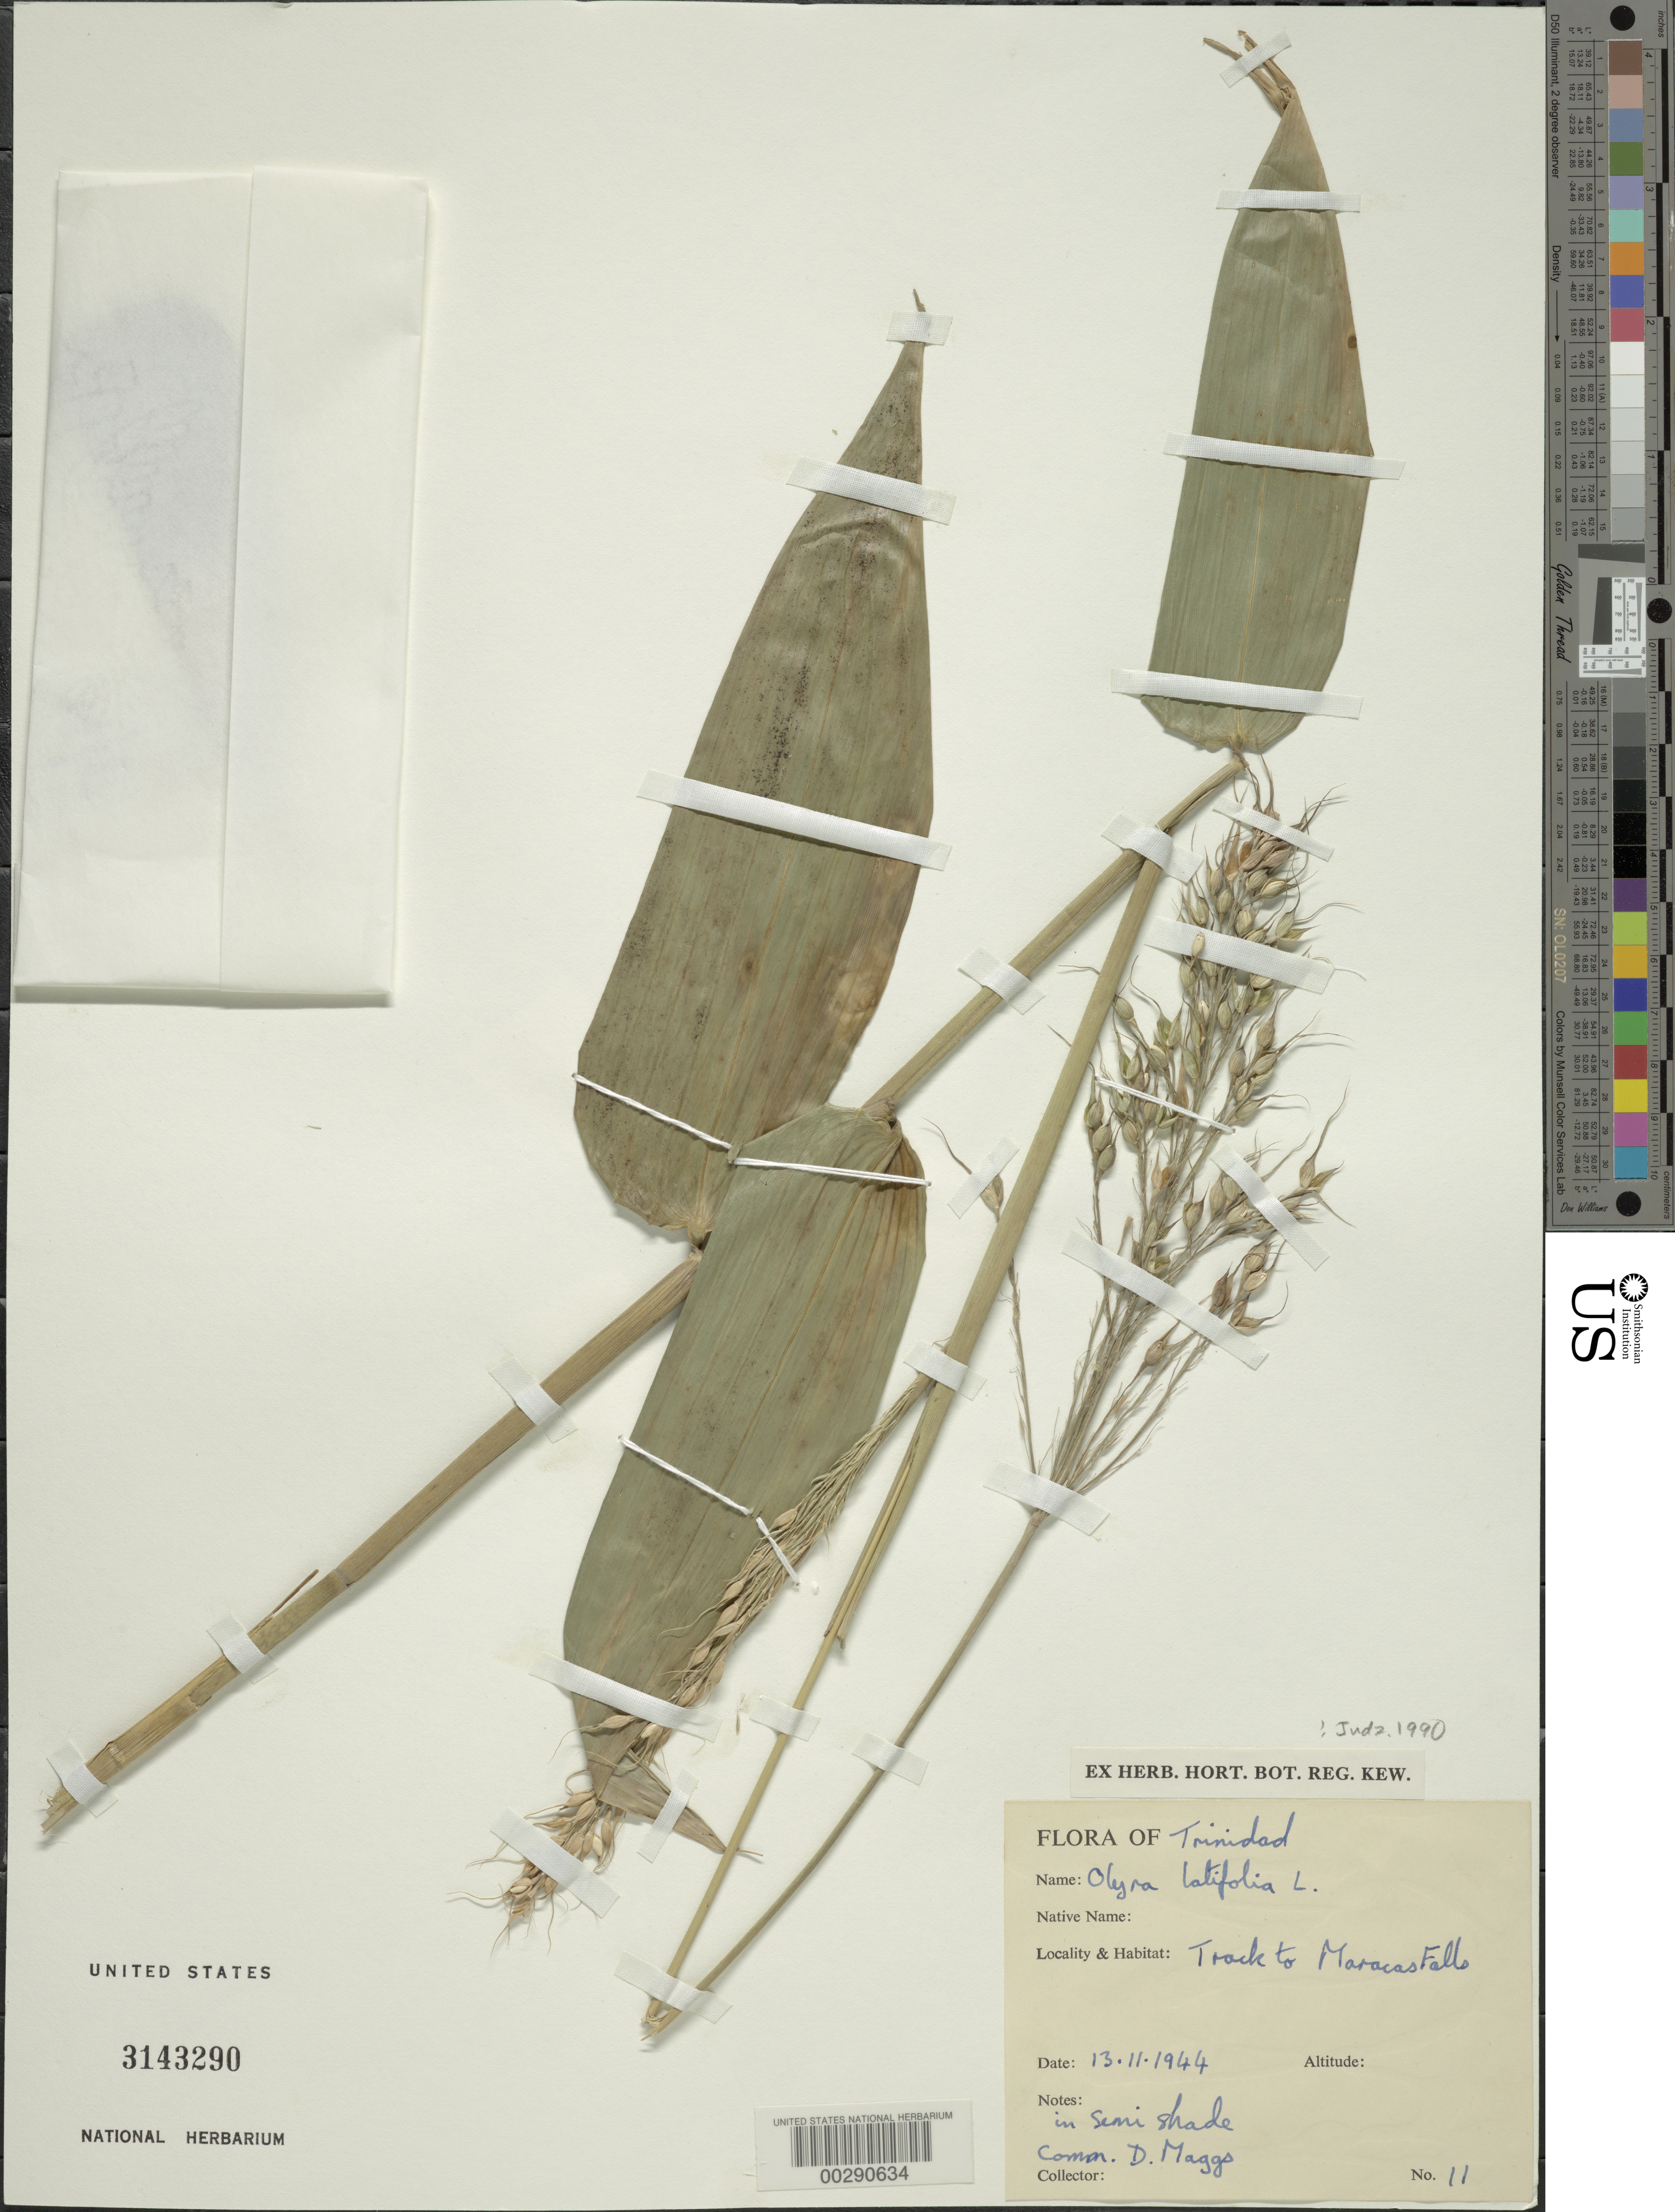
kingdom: Plantae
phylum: Tracheophyta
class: Liliopsida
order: Poales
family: Poaceae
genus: Olyra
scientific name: Olyra latifolia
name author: L.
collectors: D. Maggs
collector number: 11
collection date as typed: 13 Nov 1944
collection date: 1944-11-13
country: Trinidad and Tobago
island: Trinidad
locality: Track to maracas falls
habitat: In semi shade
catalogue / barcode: US 3143290